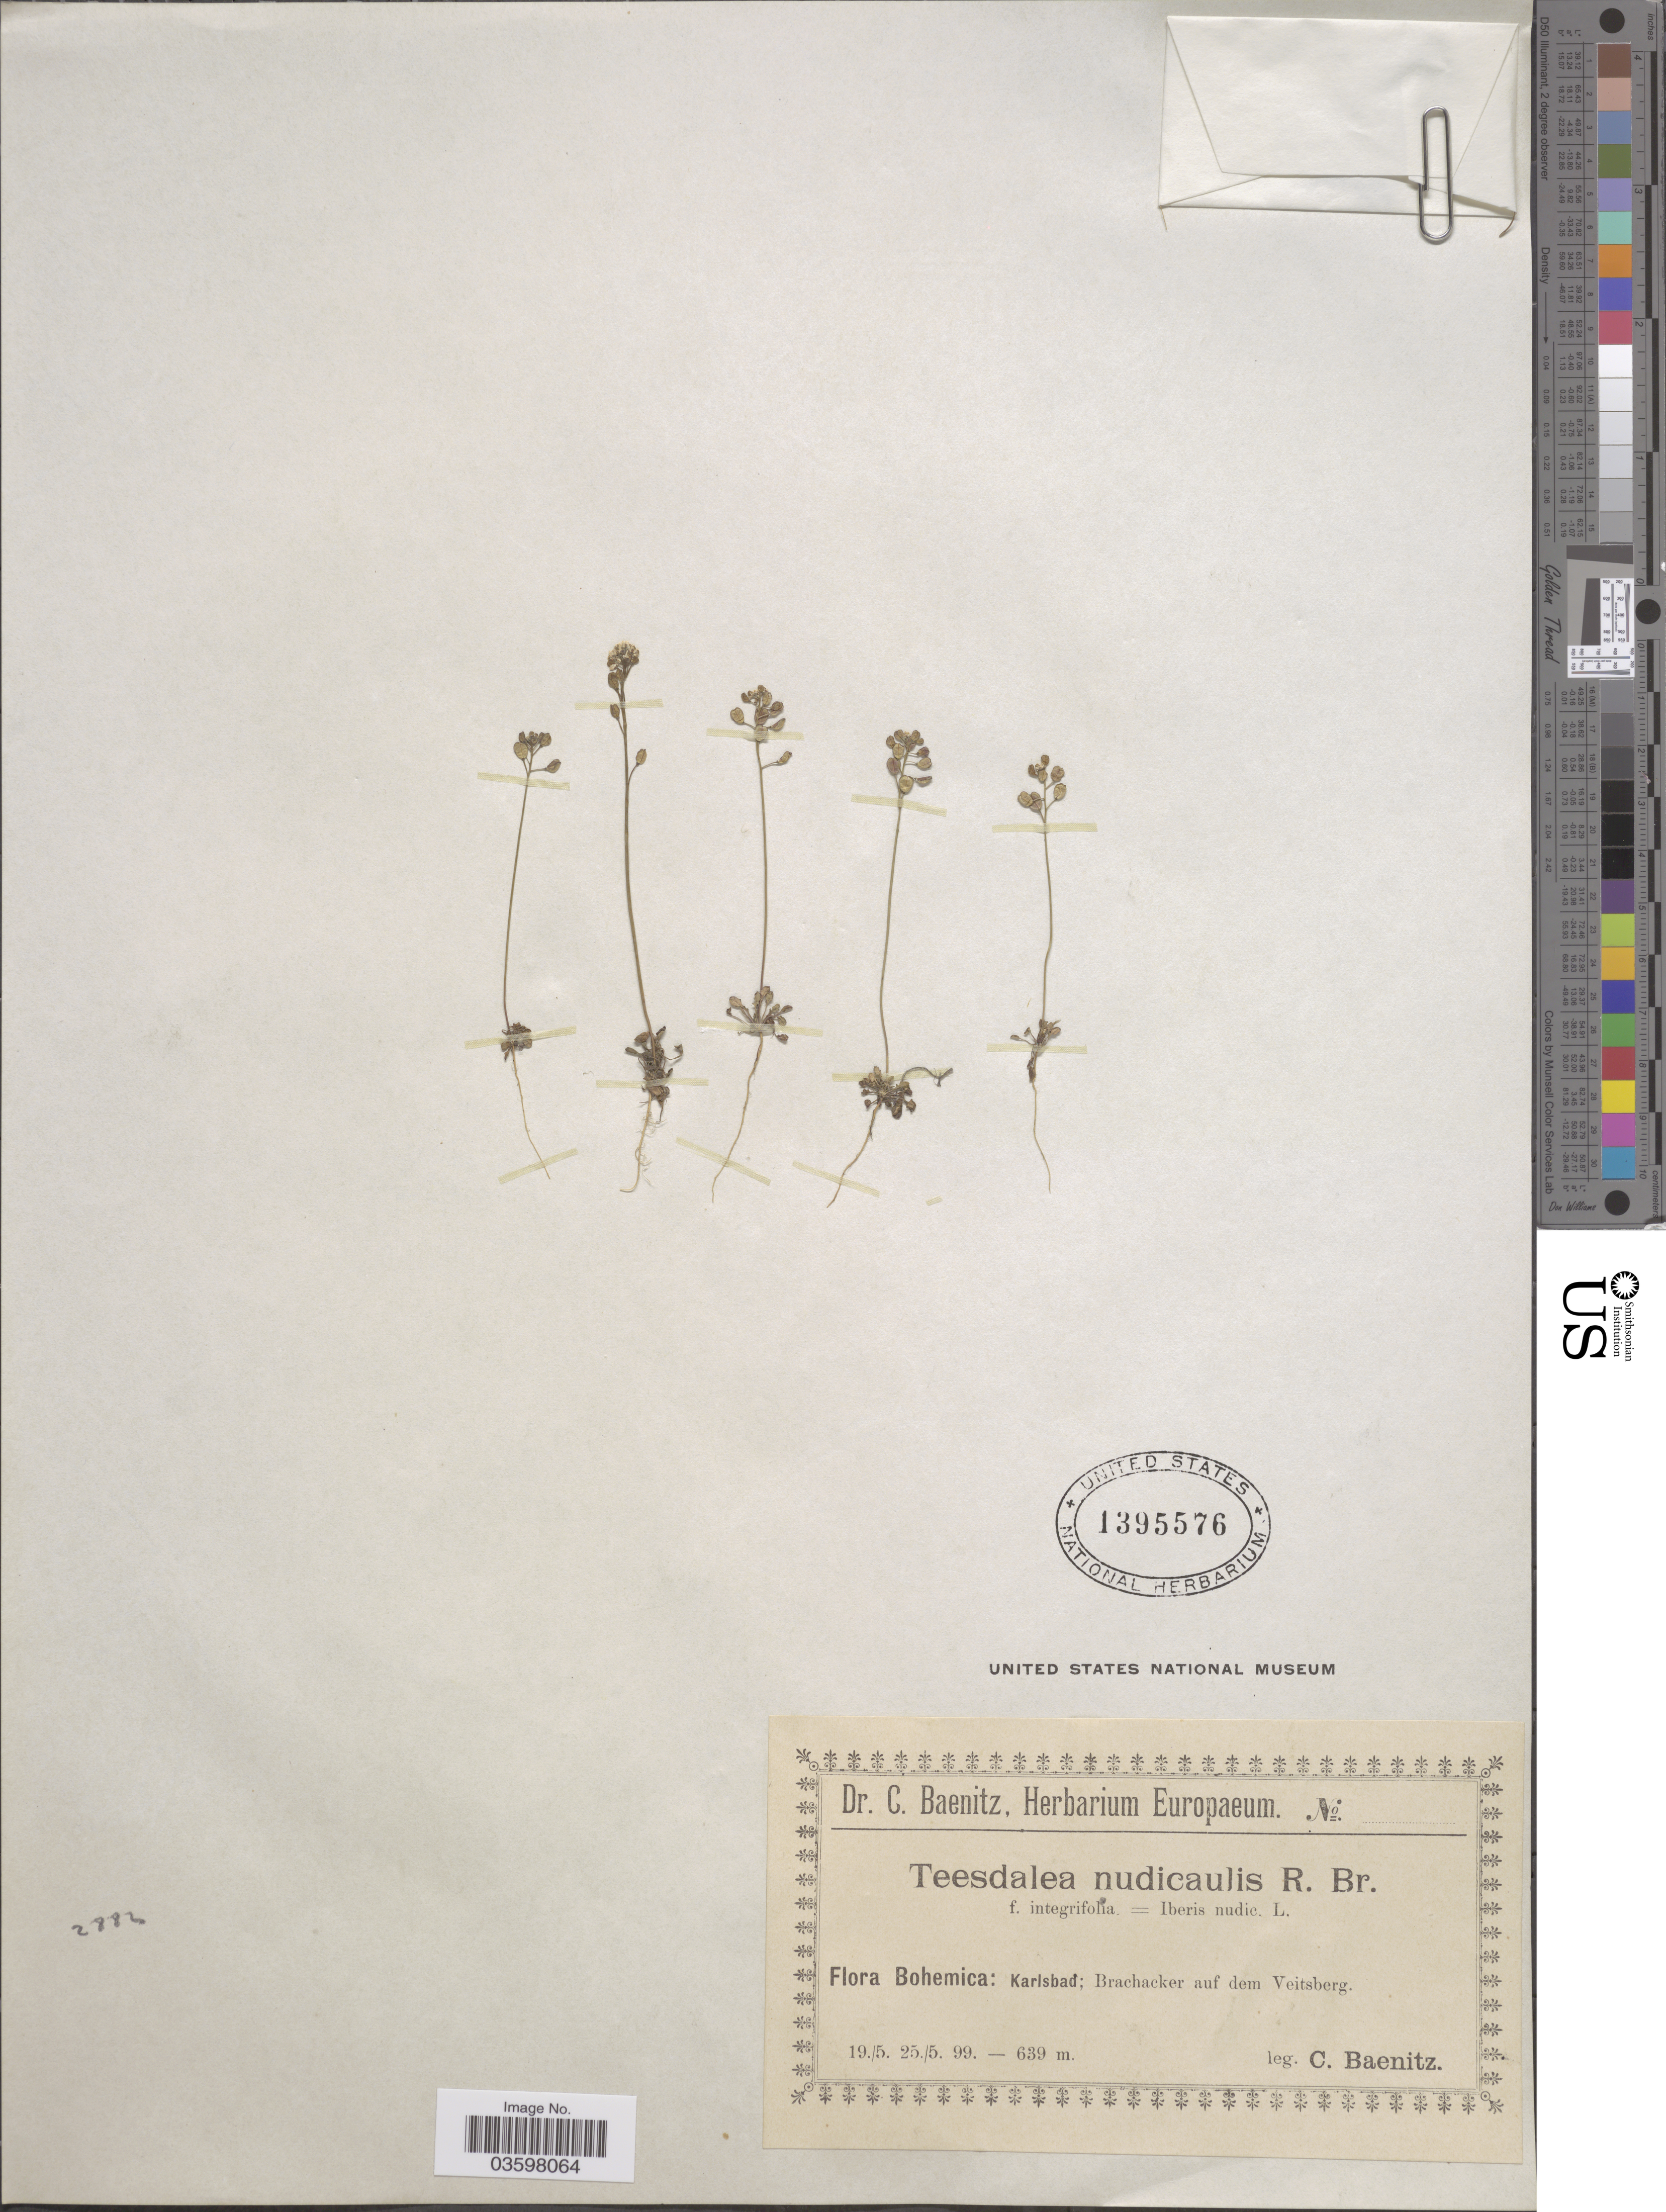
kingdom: Plantae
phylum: Tracheophyta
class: Magnoliopsida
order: Brassicales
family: Brassicaceae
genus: Teesdalia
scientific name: Teesdalia nudicaulis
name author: (L.) W.T. Aiton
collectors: C. G. Baenitz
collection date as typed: Transcribed d/m/y: 19/5/99 to 25/5/99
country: Czechia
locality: Bohemicae: Karlsbad; Brachacker auf dem Veitsberg.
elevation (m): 639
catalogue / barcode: US 1395576